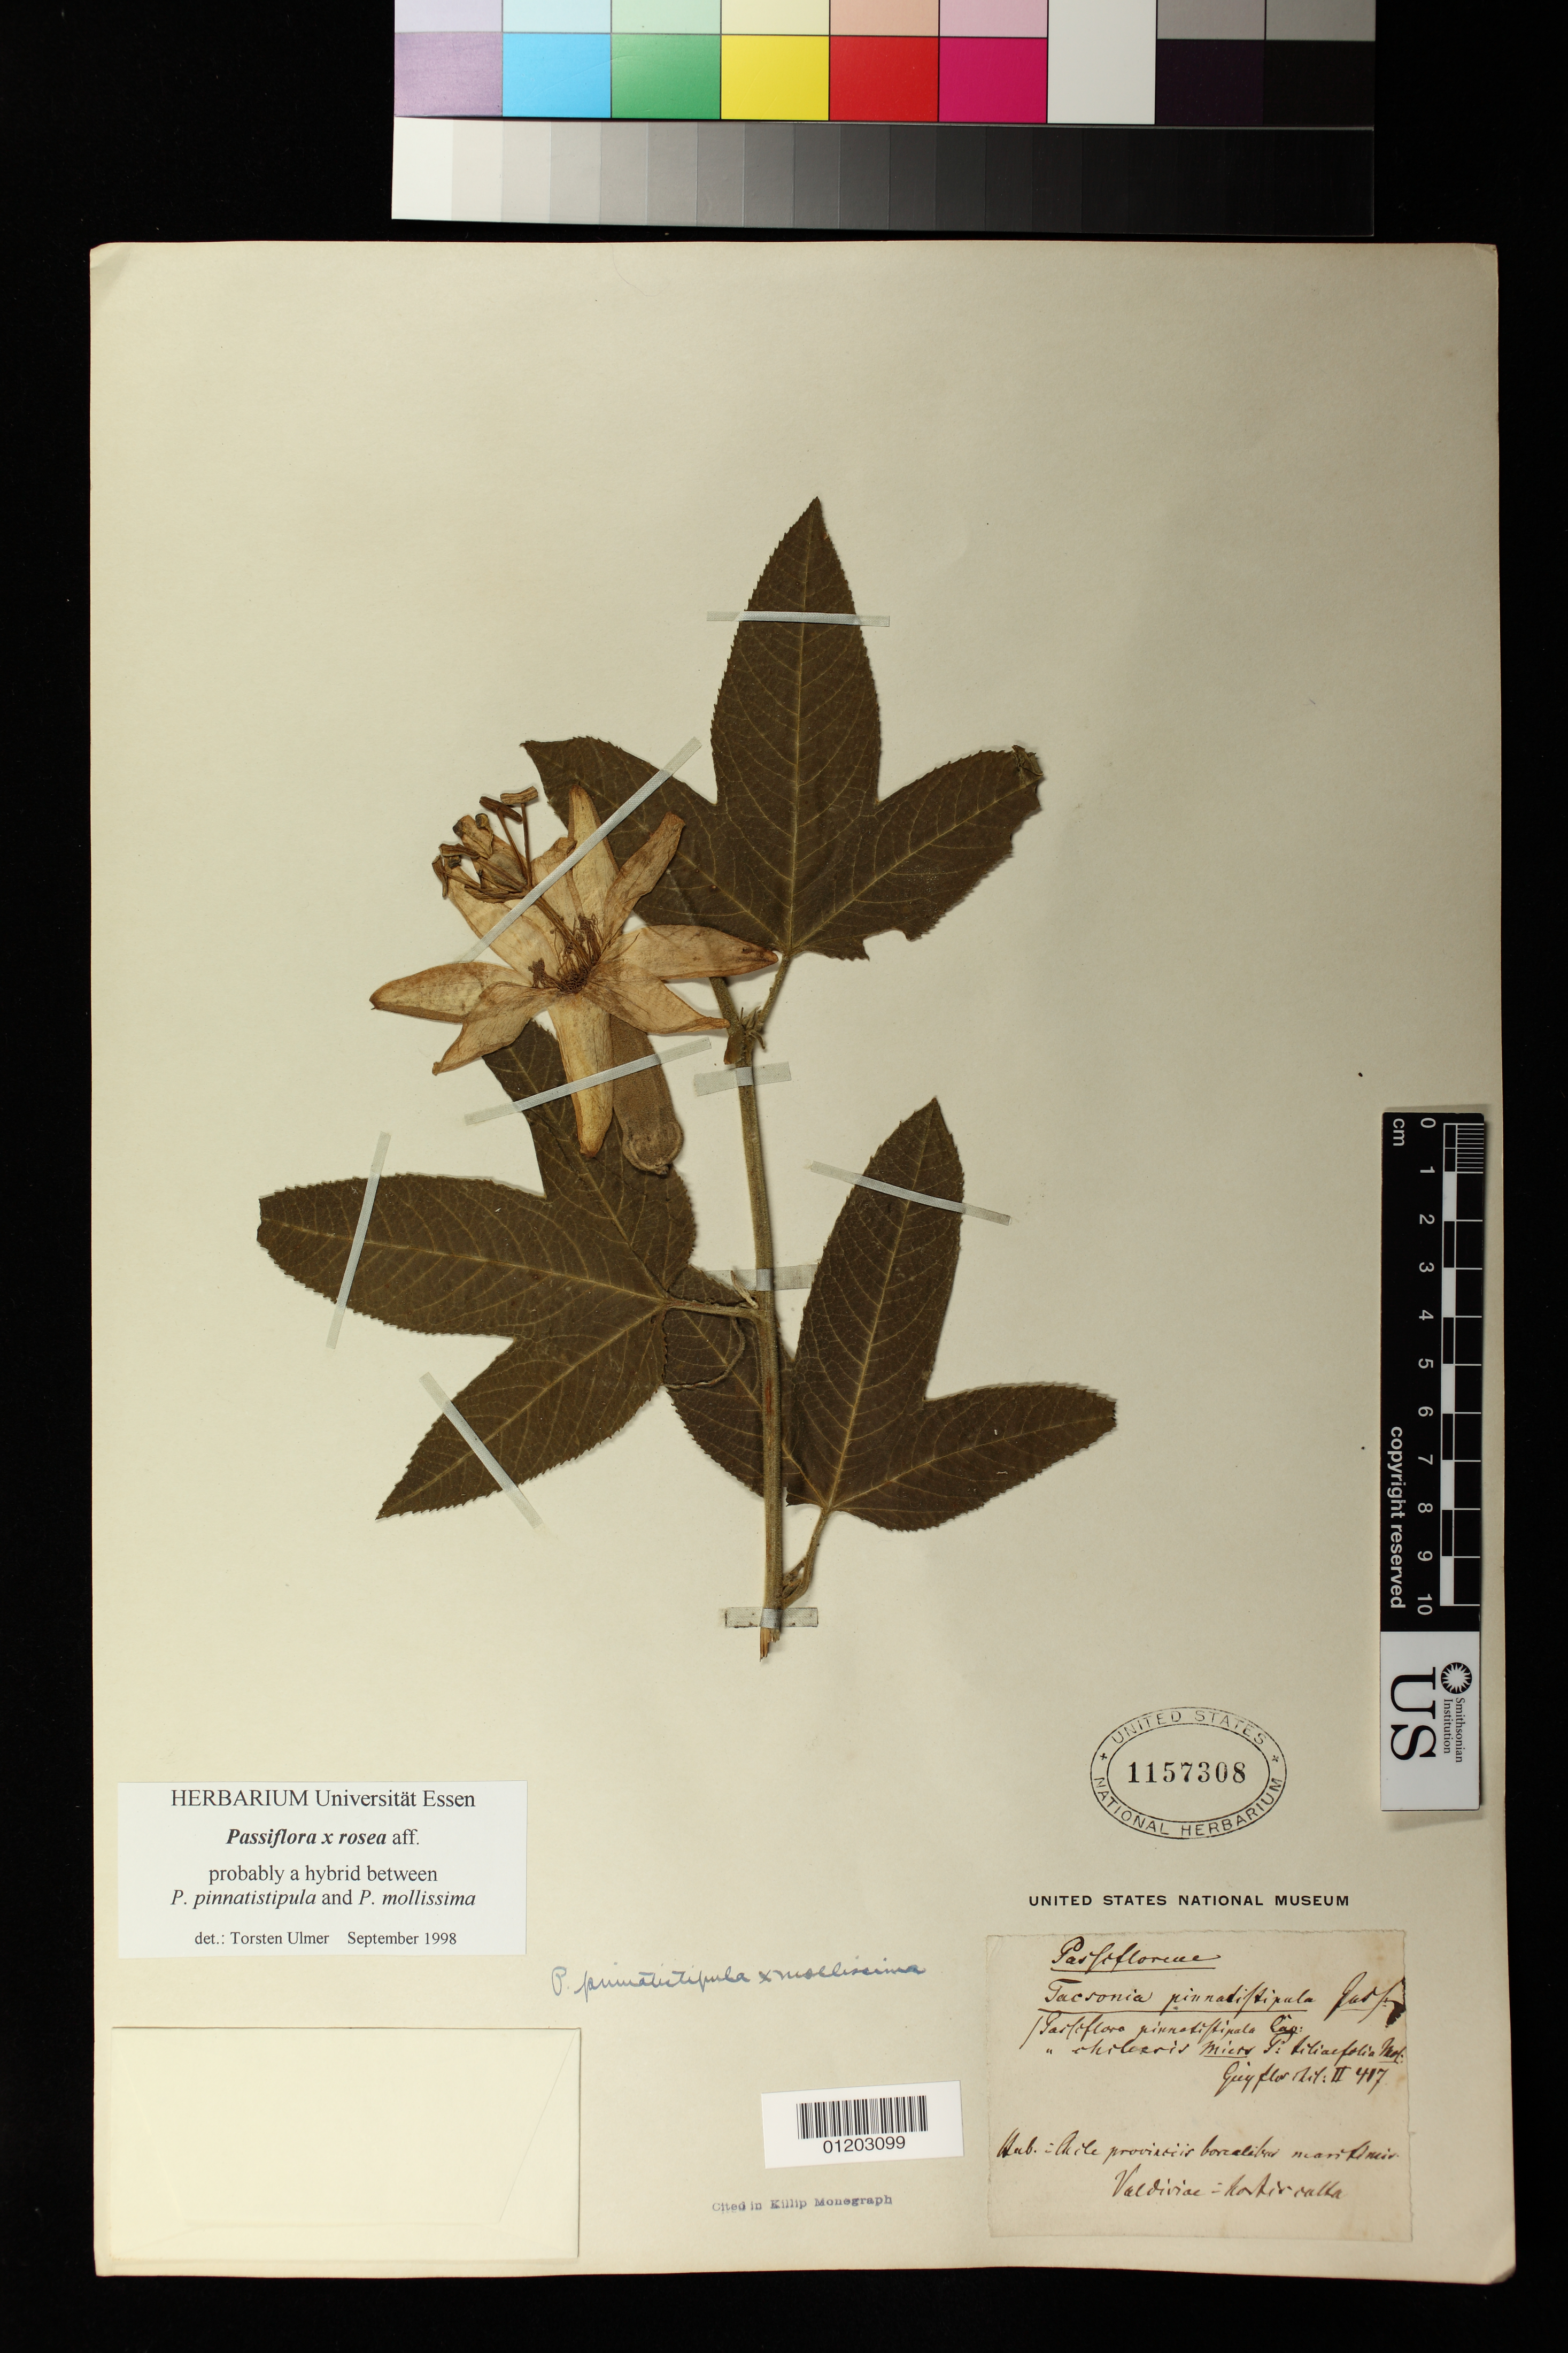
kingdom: Plantae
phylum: Tracheophyta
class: Magnoliopsida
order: Malpighiales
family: Passifloraceae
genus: Passiflora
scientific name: Passiflora x rosea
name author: (H. Karst.) Killip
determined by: Ulmer, T.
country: Chile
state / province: Los Ríos (XIV)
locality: Valdivia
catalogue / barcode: US 1157308